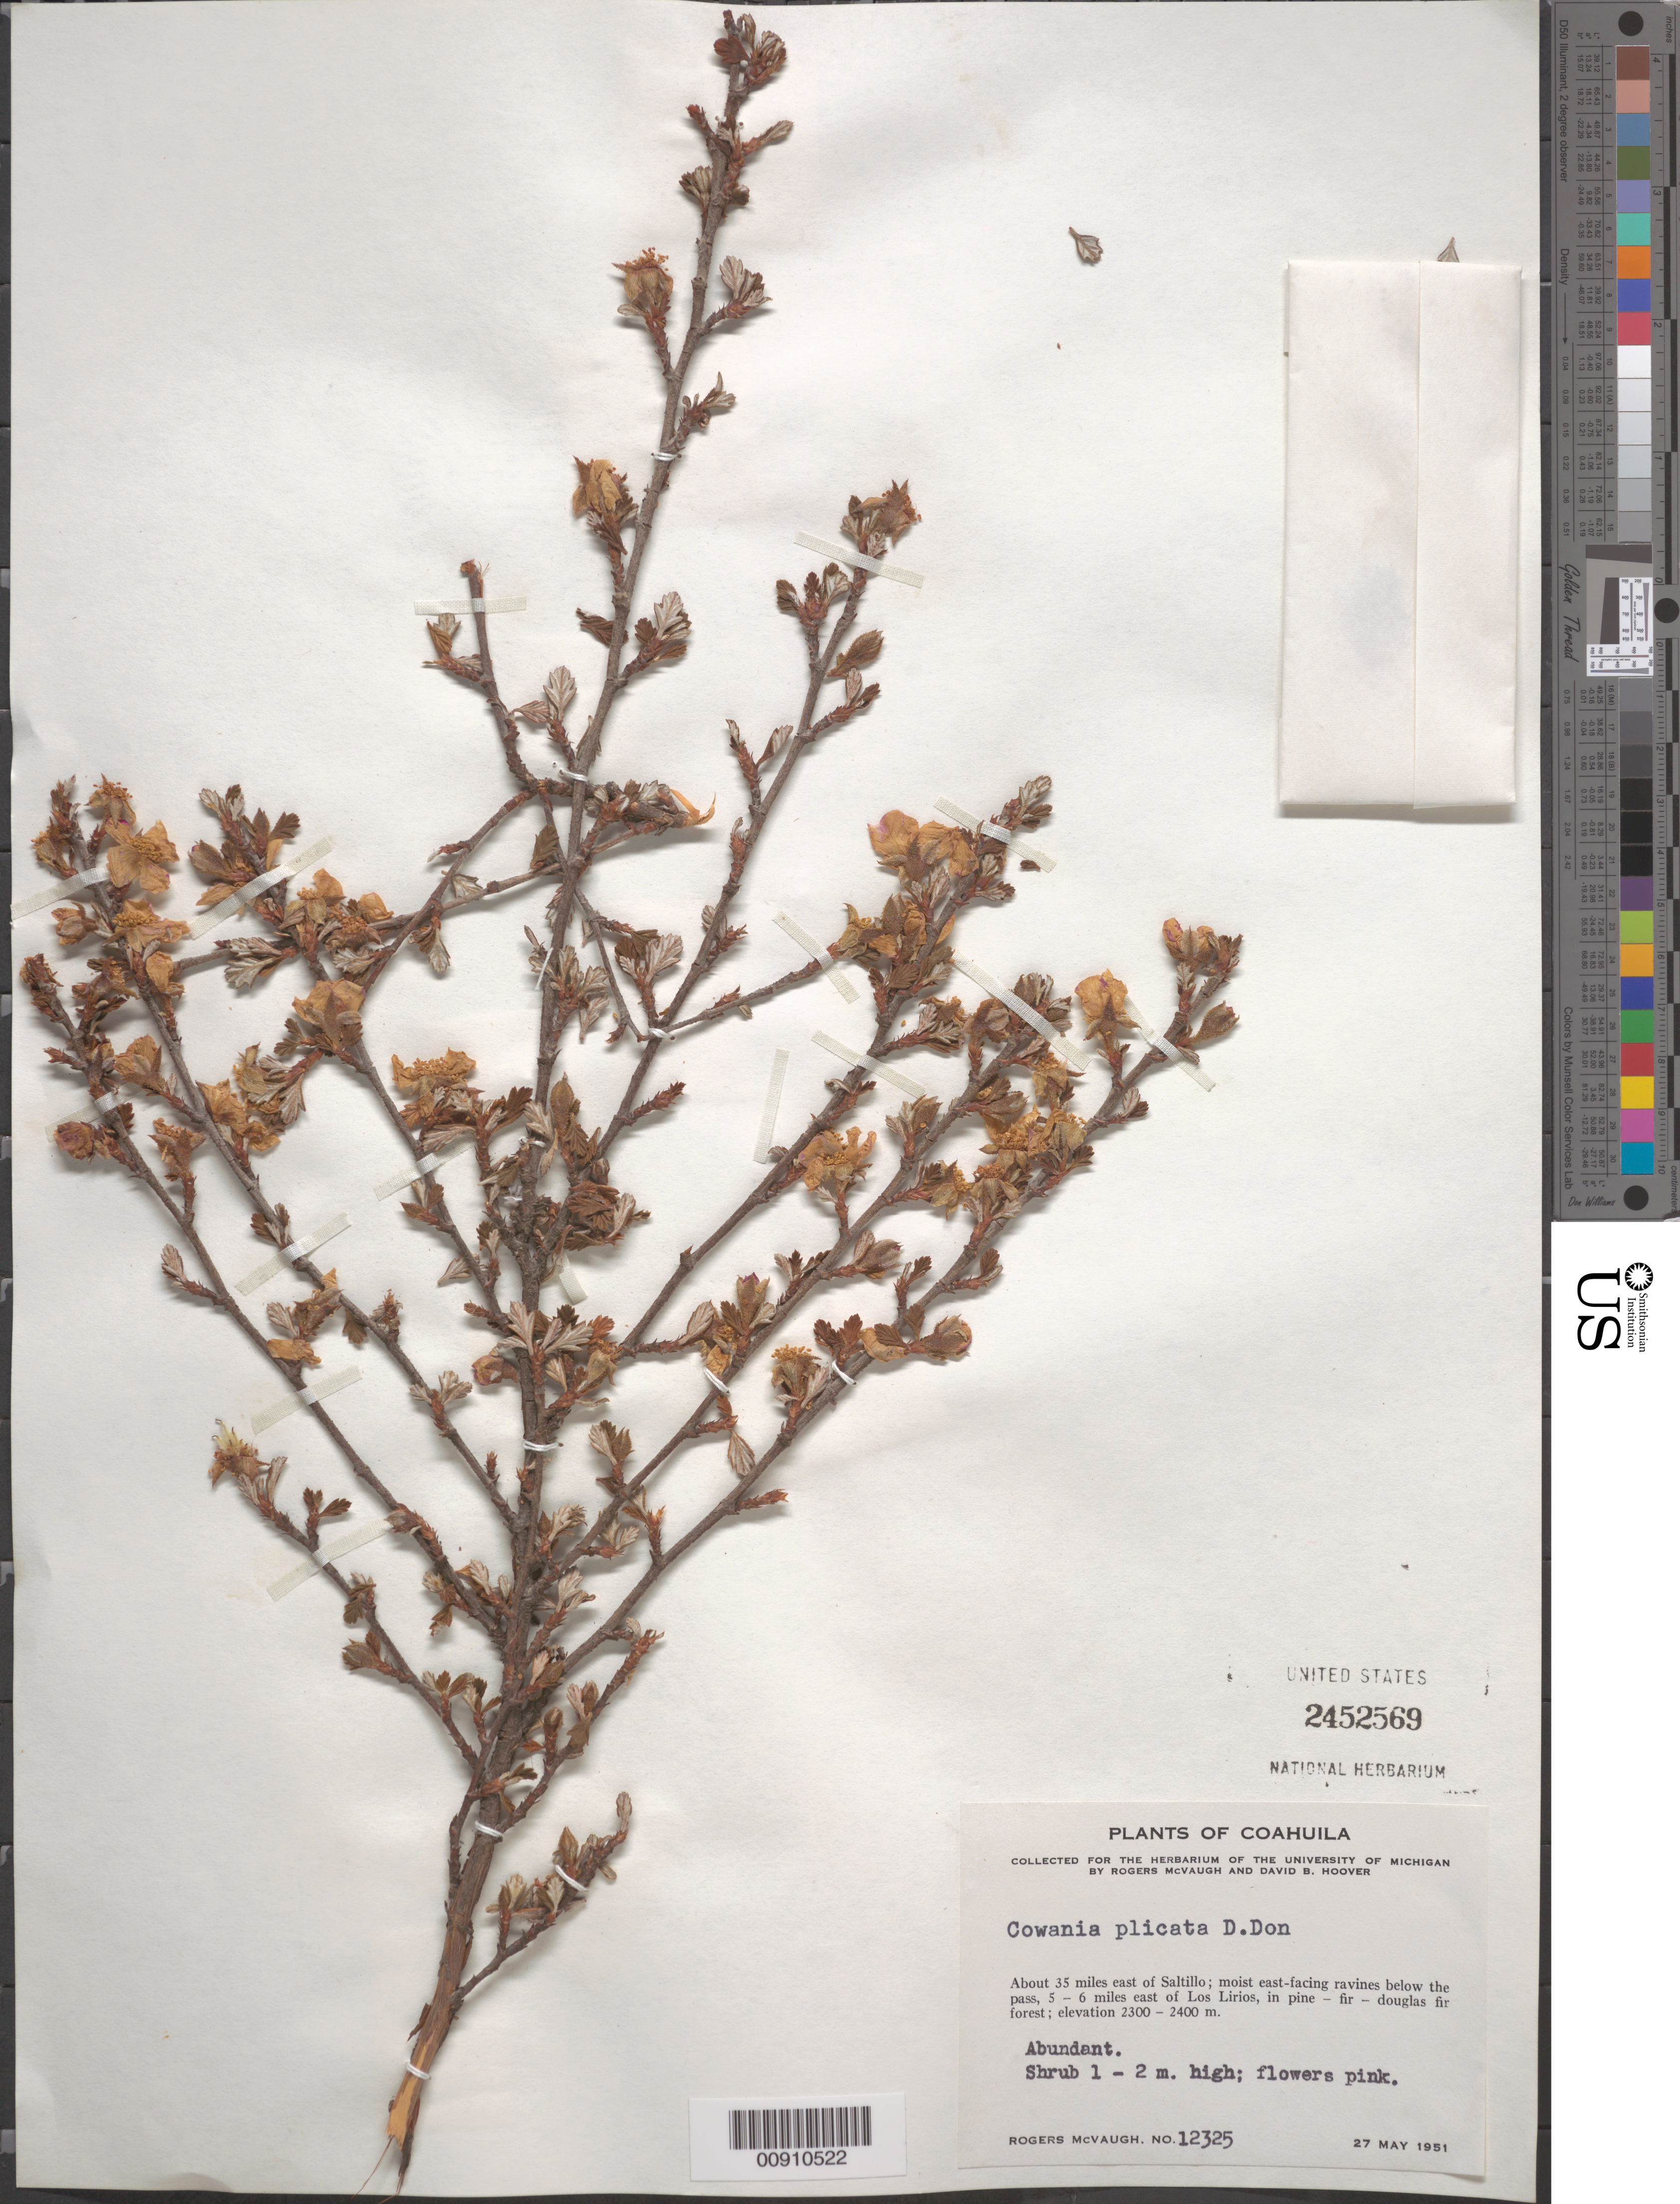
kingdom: Plantae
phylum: Tracheophyta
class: Magnoliopsida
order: Rosales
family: Rosaceae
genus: Purshia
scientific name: Purshia plicata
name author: (D. Don) Henrickson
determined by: Strong, Mark T., (BOT), Smithsonian Institution - National Museum of Natural History (UNITED STATES)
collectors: R. McVaugh & D. B. Hoover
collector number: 12325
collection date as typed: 27 May 1951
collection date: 1951-05-27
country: Mexico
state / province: Coahuila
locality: About 35 miles of Saltillo; moist east-facing ravines below the pass, 5-6 miles east of Los Lirios.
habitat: In pine- fir - douglas fir forest.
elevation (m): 2400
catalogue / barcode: US 2452569